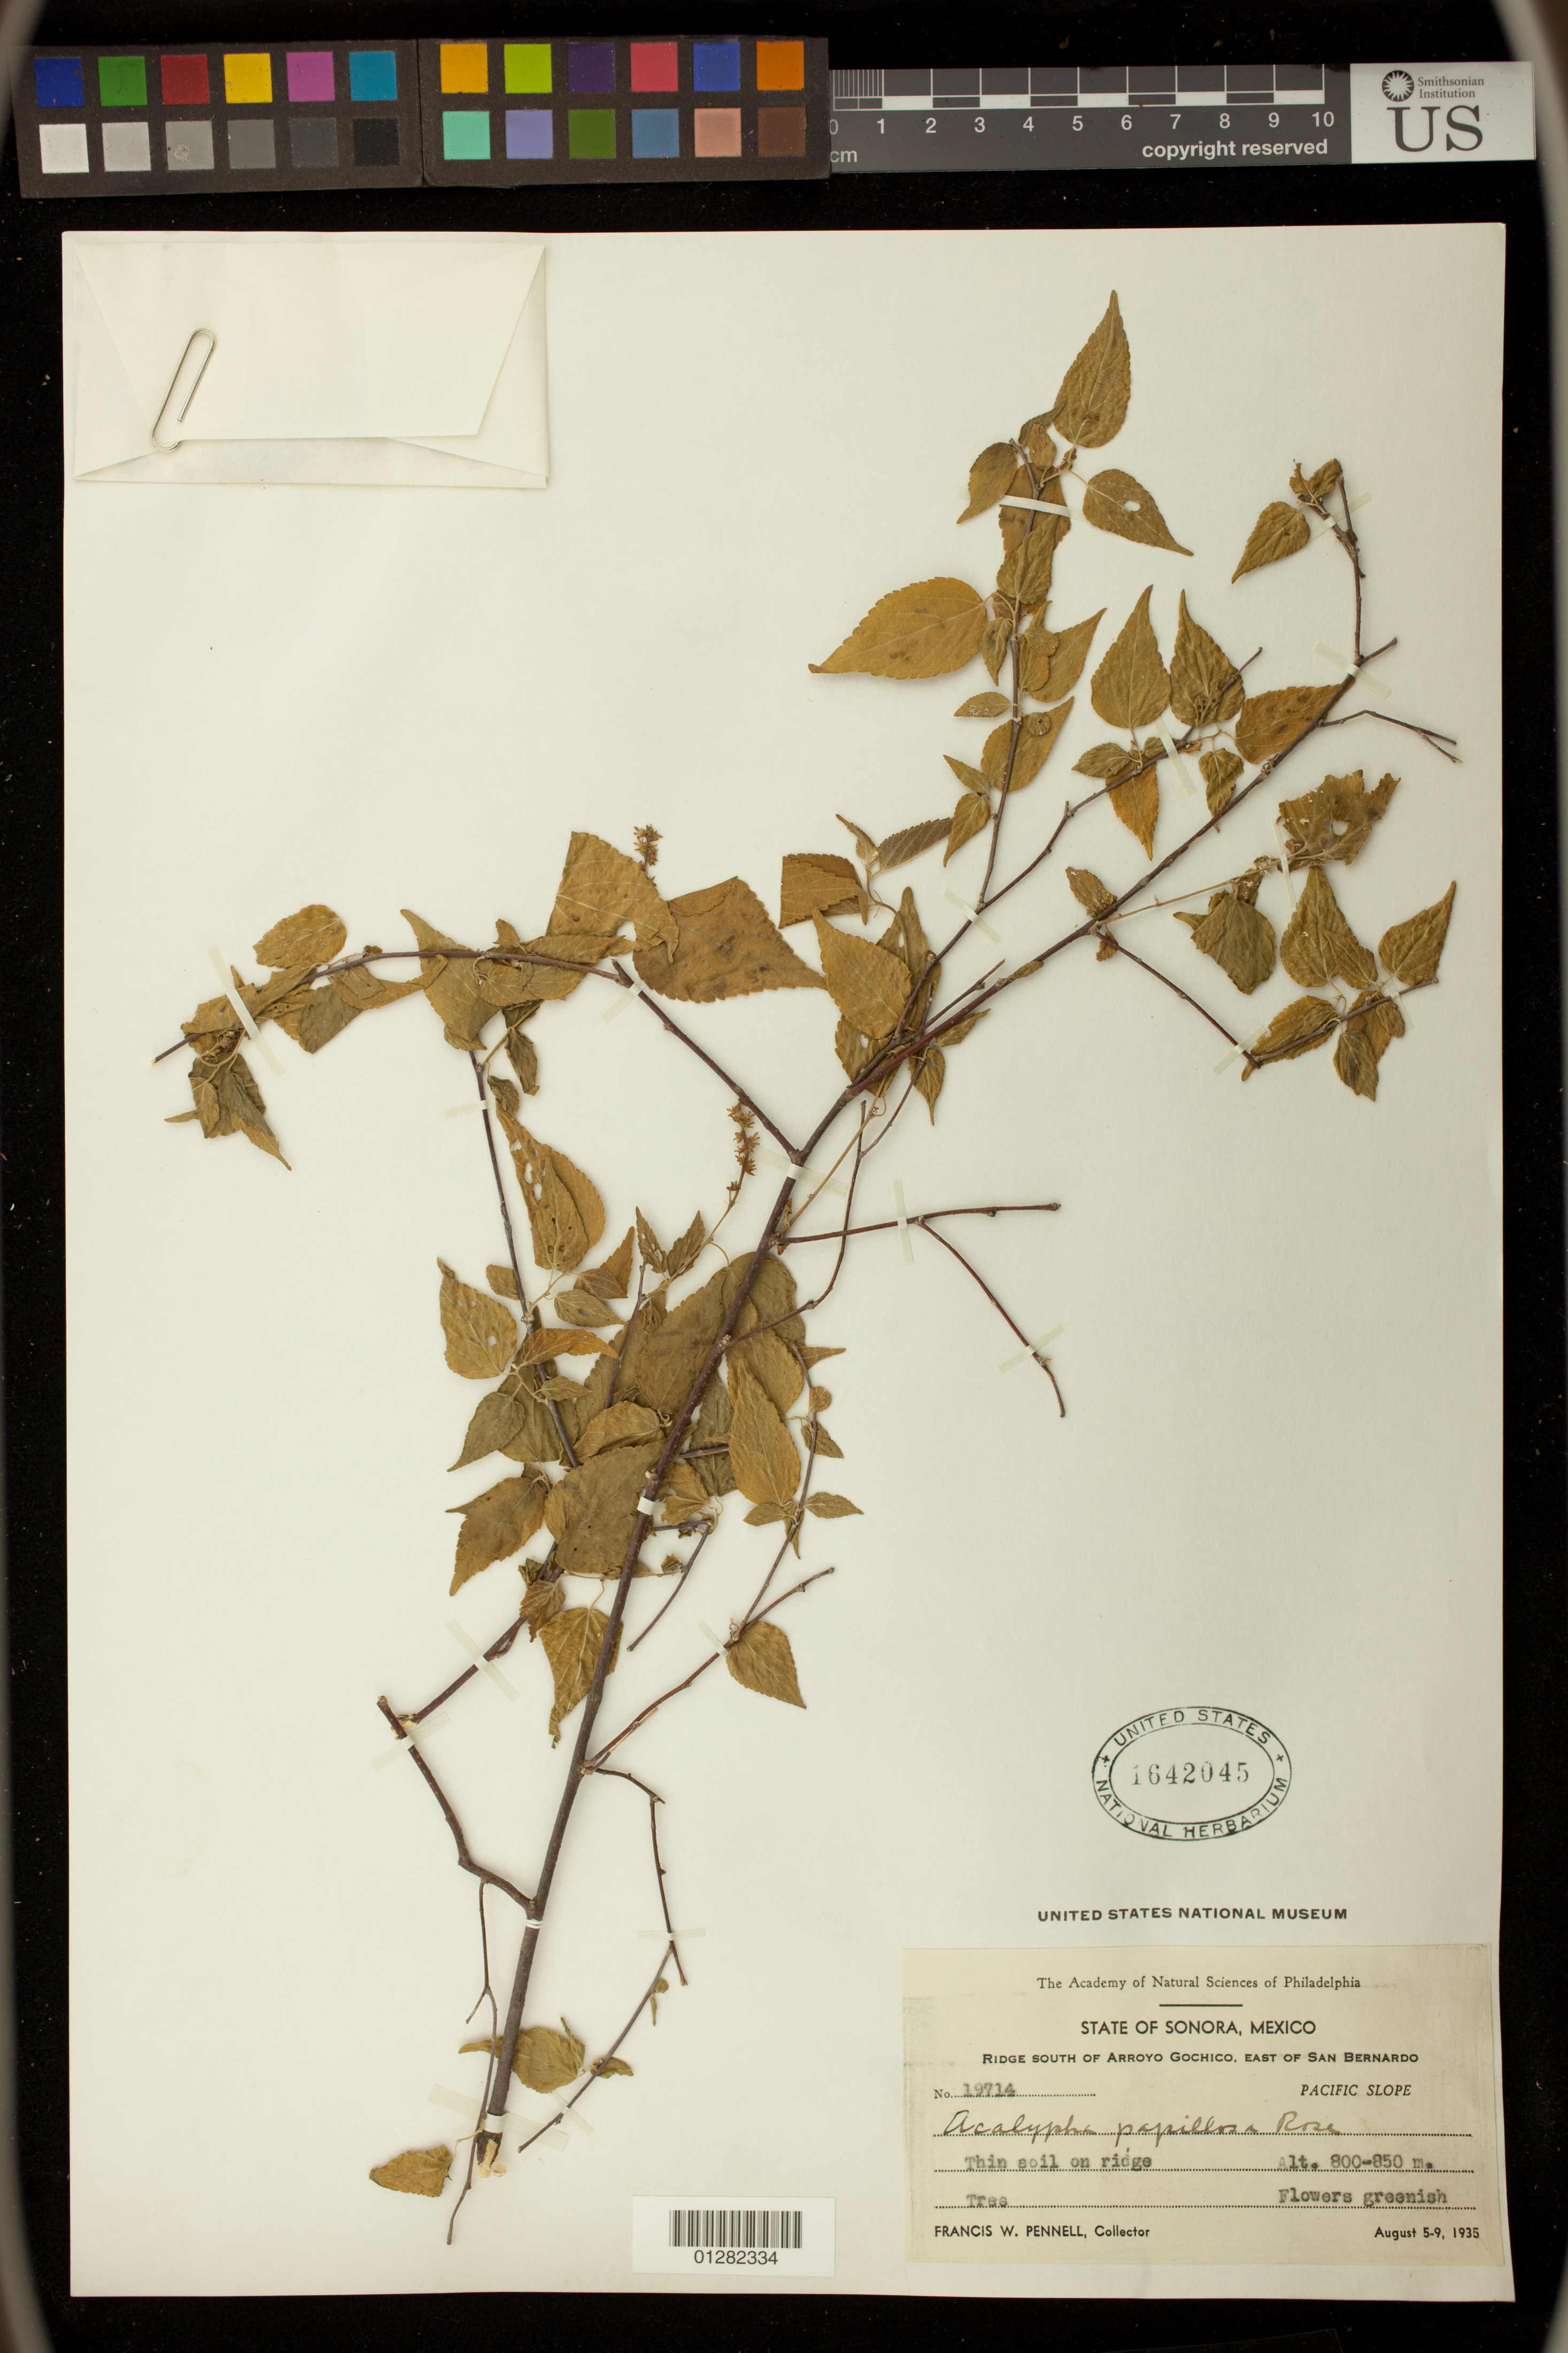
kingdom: Plantae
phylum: Tracheophyta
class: Magnoliopsida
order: Malpighiales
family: Euphorbiaceae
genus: Acalypha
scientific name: Acalypha papillosa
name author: Rose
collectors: F. W. Pennell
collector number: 19714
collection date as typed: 05 Aug 1935 to 09 Aug 1935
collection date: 1935-08-05/1935-08-09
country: Mexico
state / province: Sonora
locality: Ridge S of arroyo gochico, E of San Bernardo; pacific slope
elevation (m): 800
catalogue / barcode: US 1642045